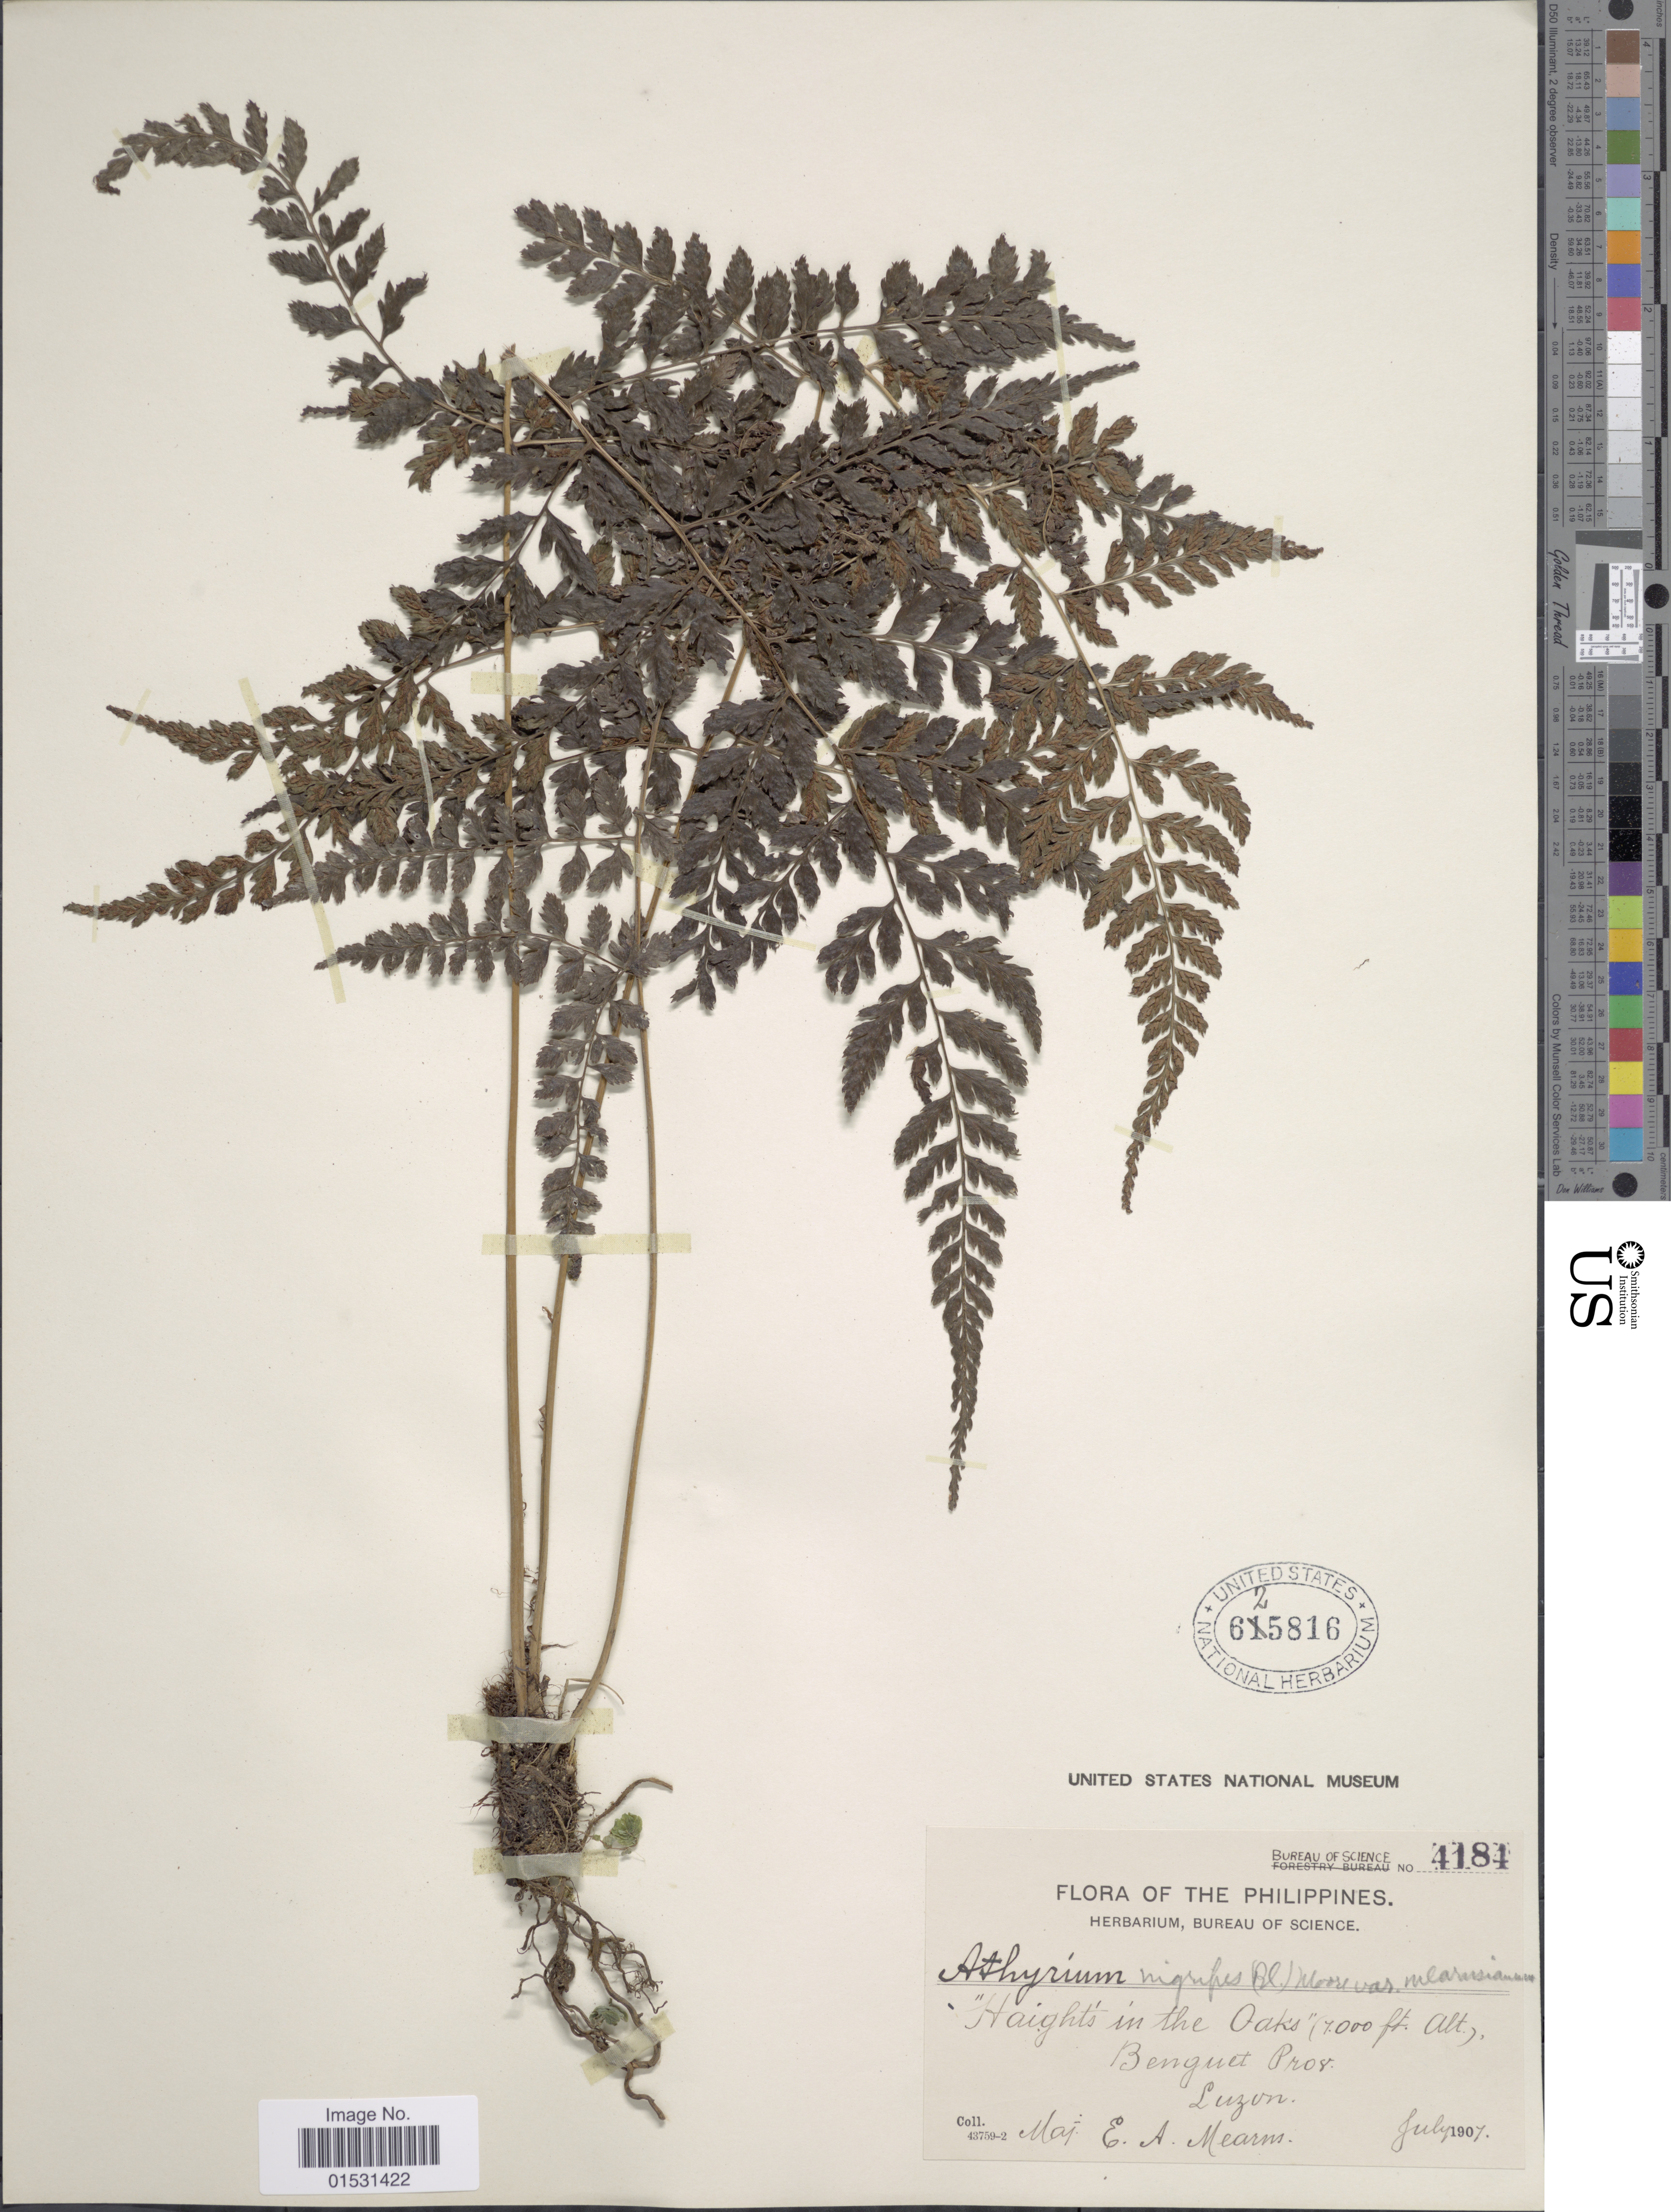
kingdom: Plantae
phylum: Tracheophyta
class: Polypodiopsida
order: Polypodiales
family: Athyriaceae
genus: Athyrium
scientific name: Athyrium nigripes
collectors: E. A. Mearns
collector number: Bureau of Science 4184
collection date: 1907-07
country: Philippines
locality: Haights in the Oaks. Benguet Prov. Luzon.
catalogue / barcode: US 625816